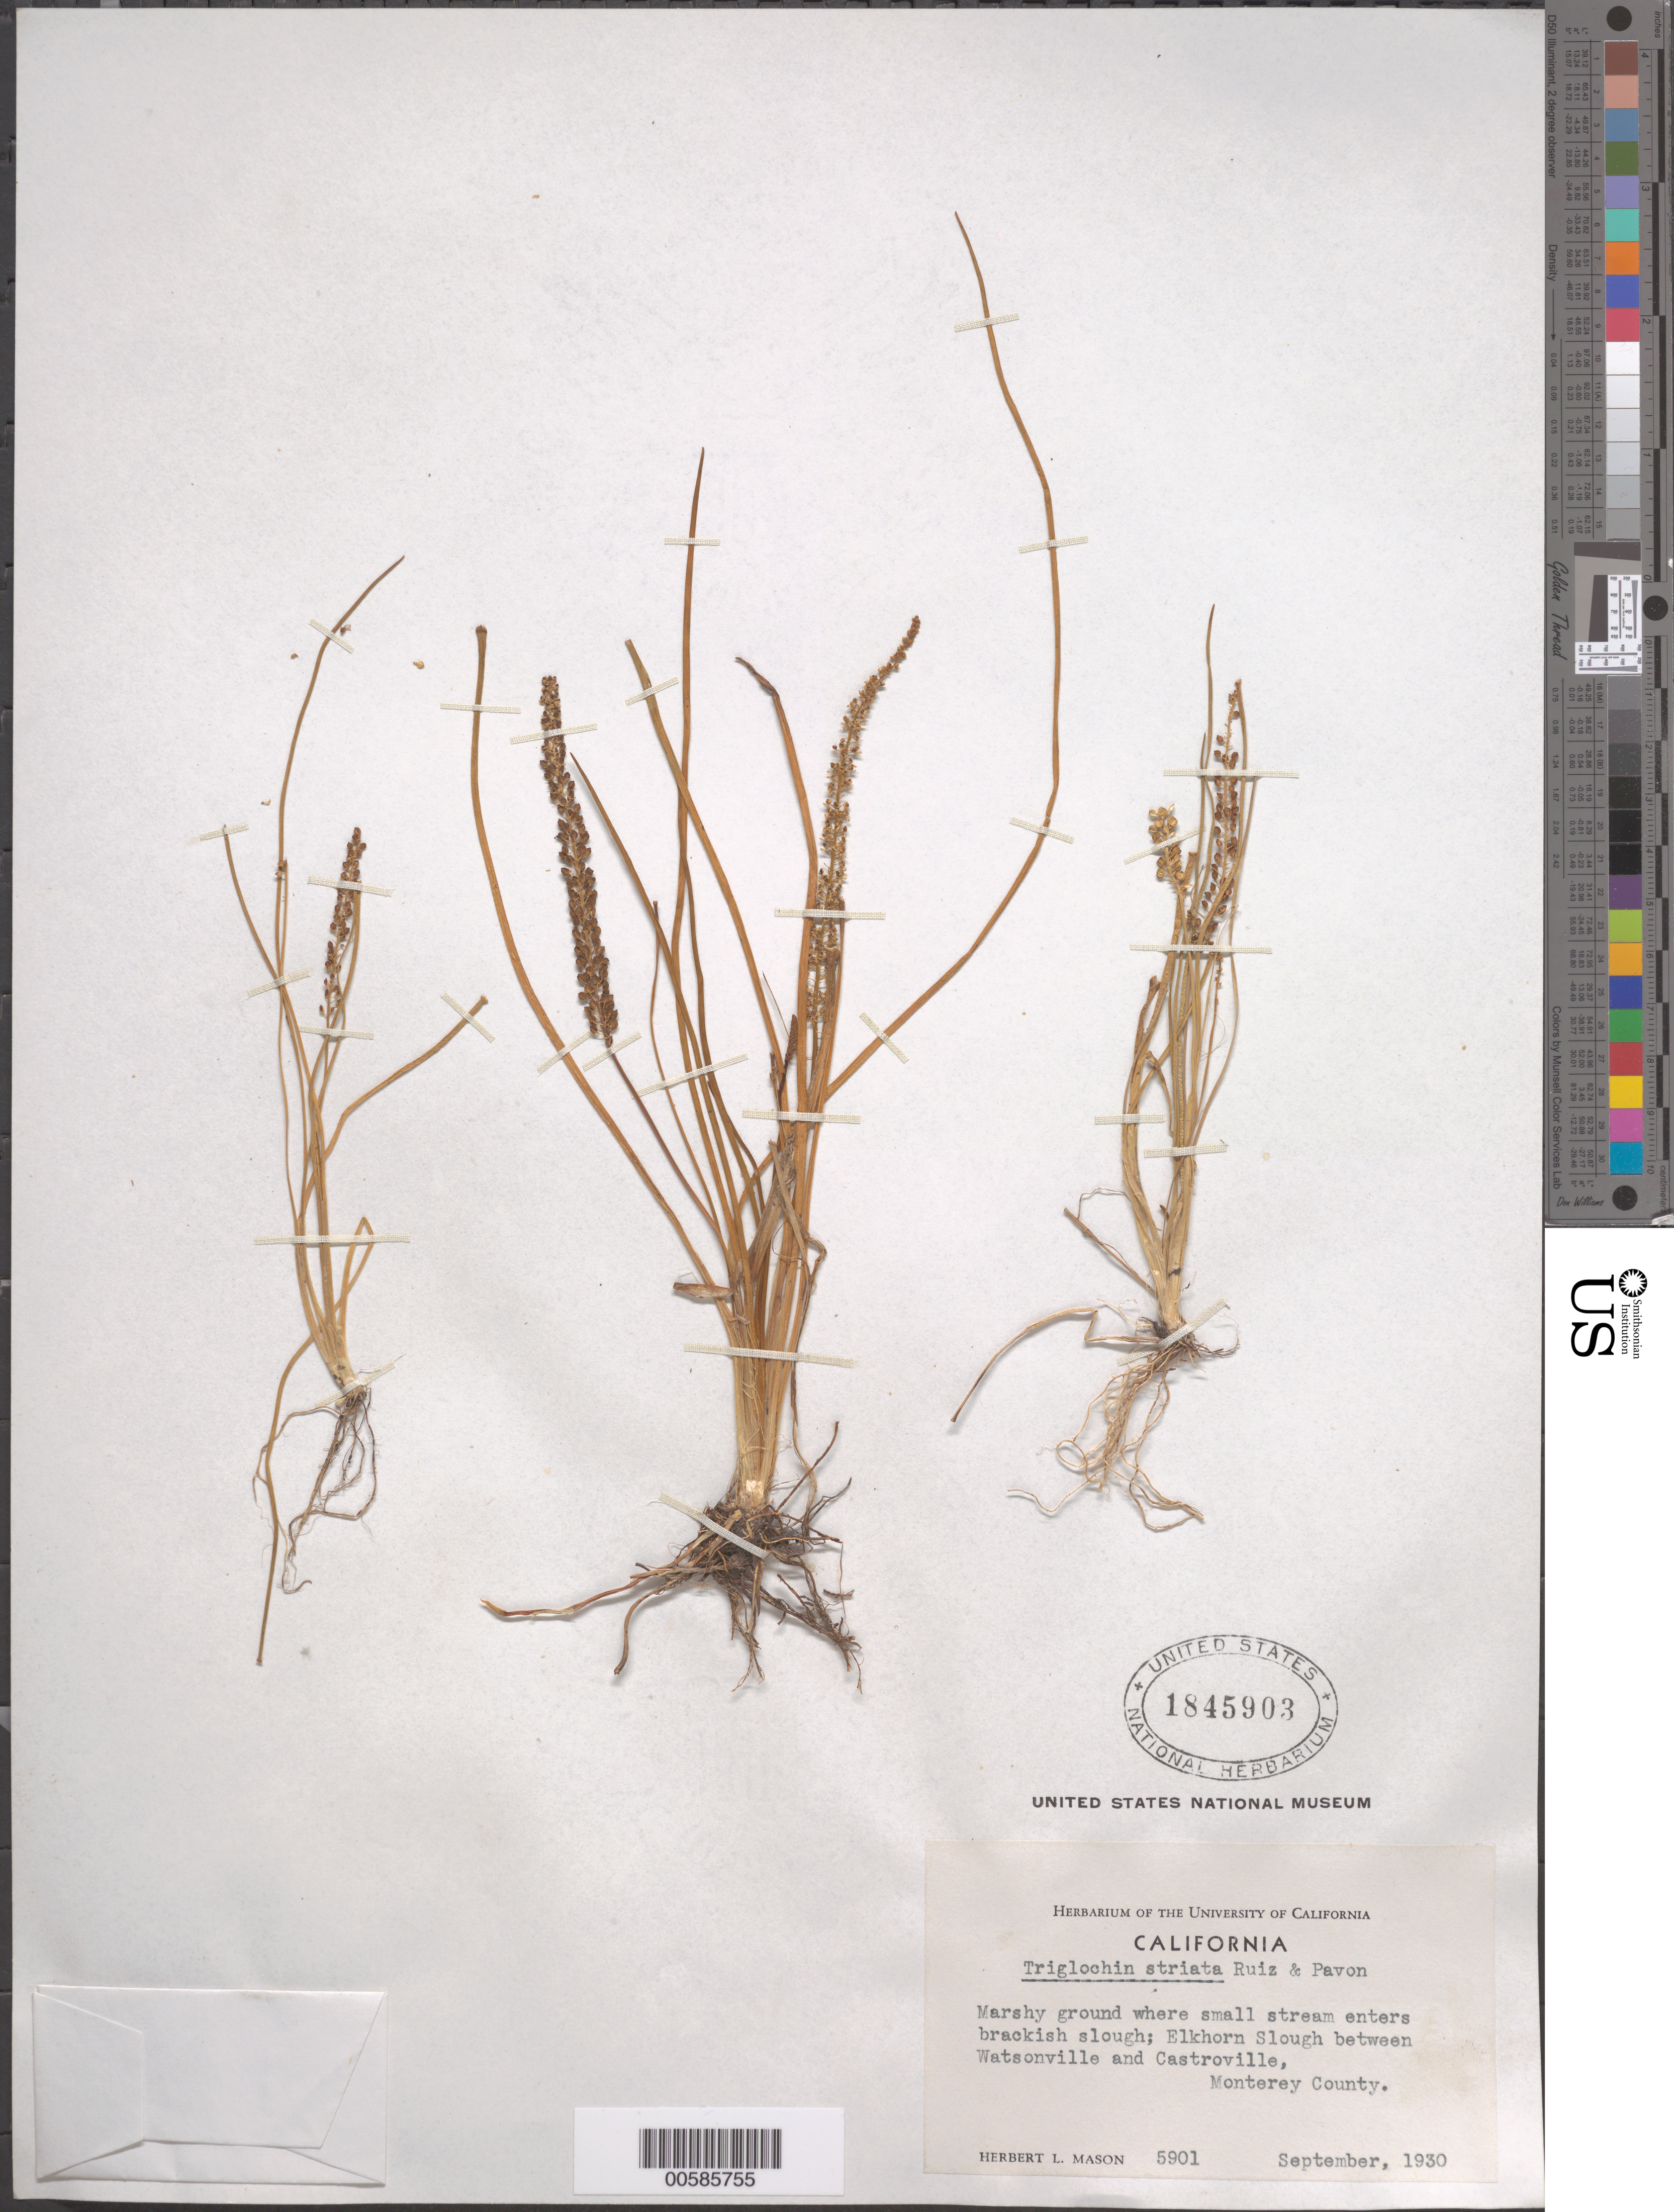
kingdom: Plantae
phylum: Tracheophyta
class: Liliopsida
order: Alismatales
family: Juncaginaceae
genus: Triglochin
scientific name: Triglochin striata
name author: Ruiz & Pav.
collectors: H. L. Mason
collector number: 5901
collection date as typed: Sep 1930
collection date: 1930-09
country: United States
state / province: California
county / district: Monterey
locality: Elkhorn Slough between Watsonville and Castroville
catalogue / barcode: US 1845903